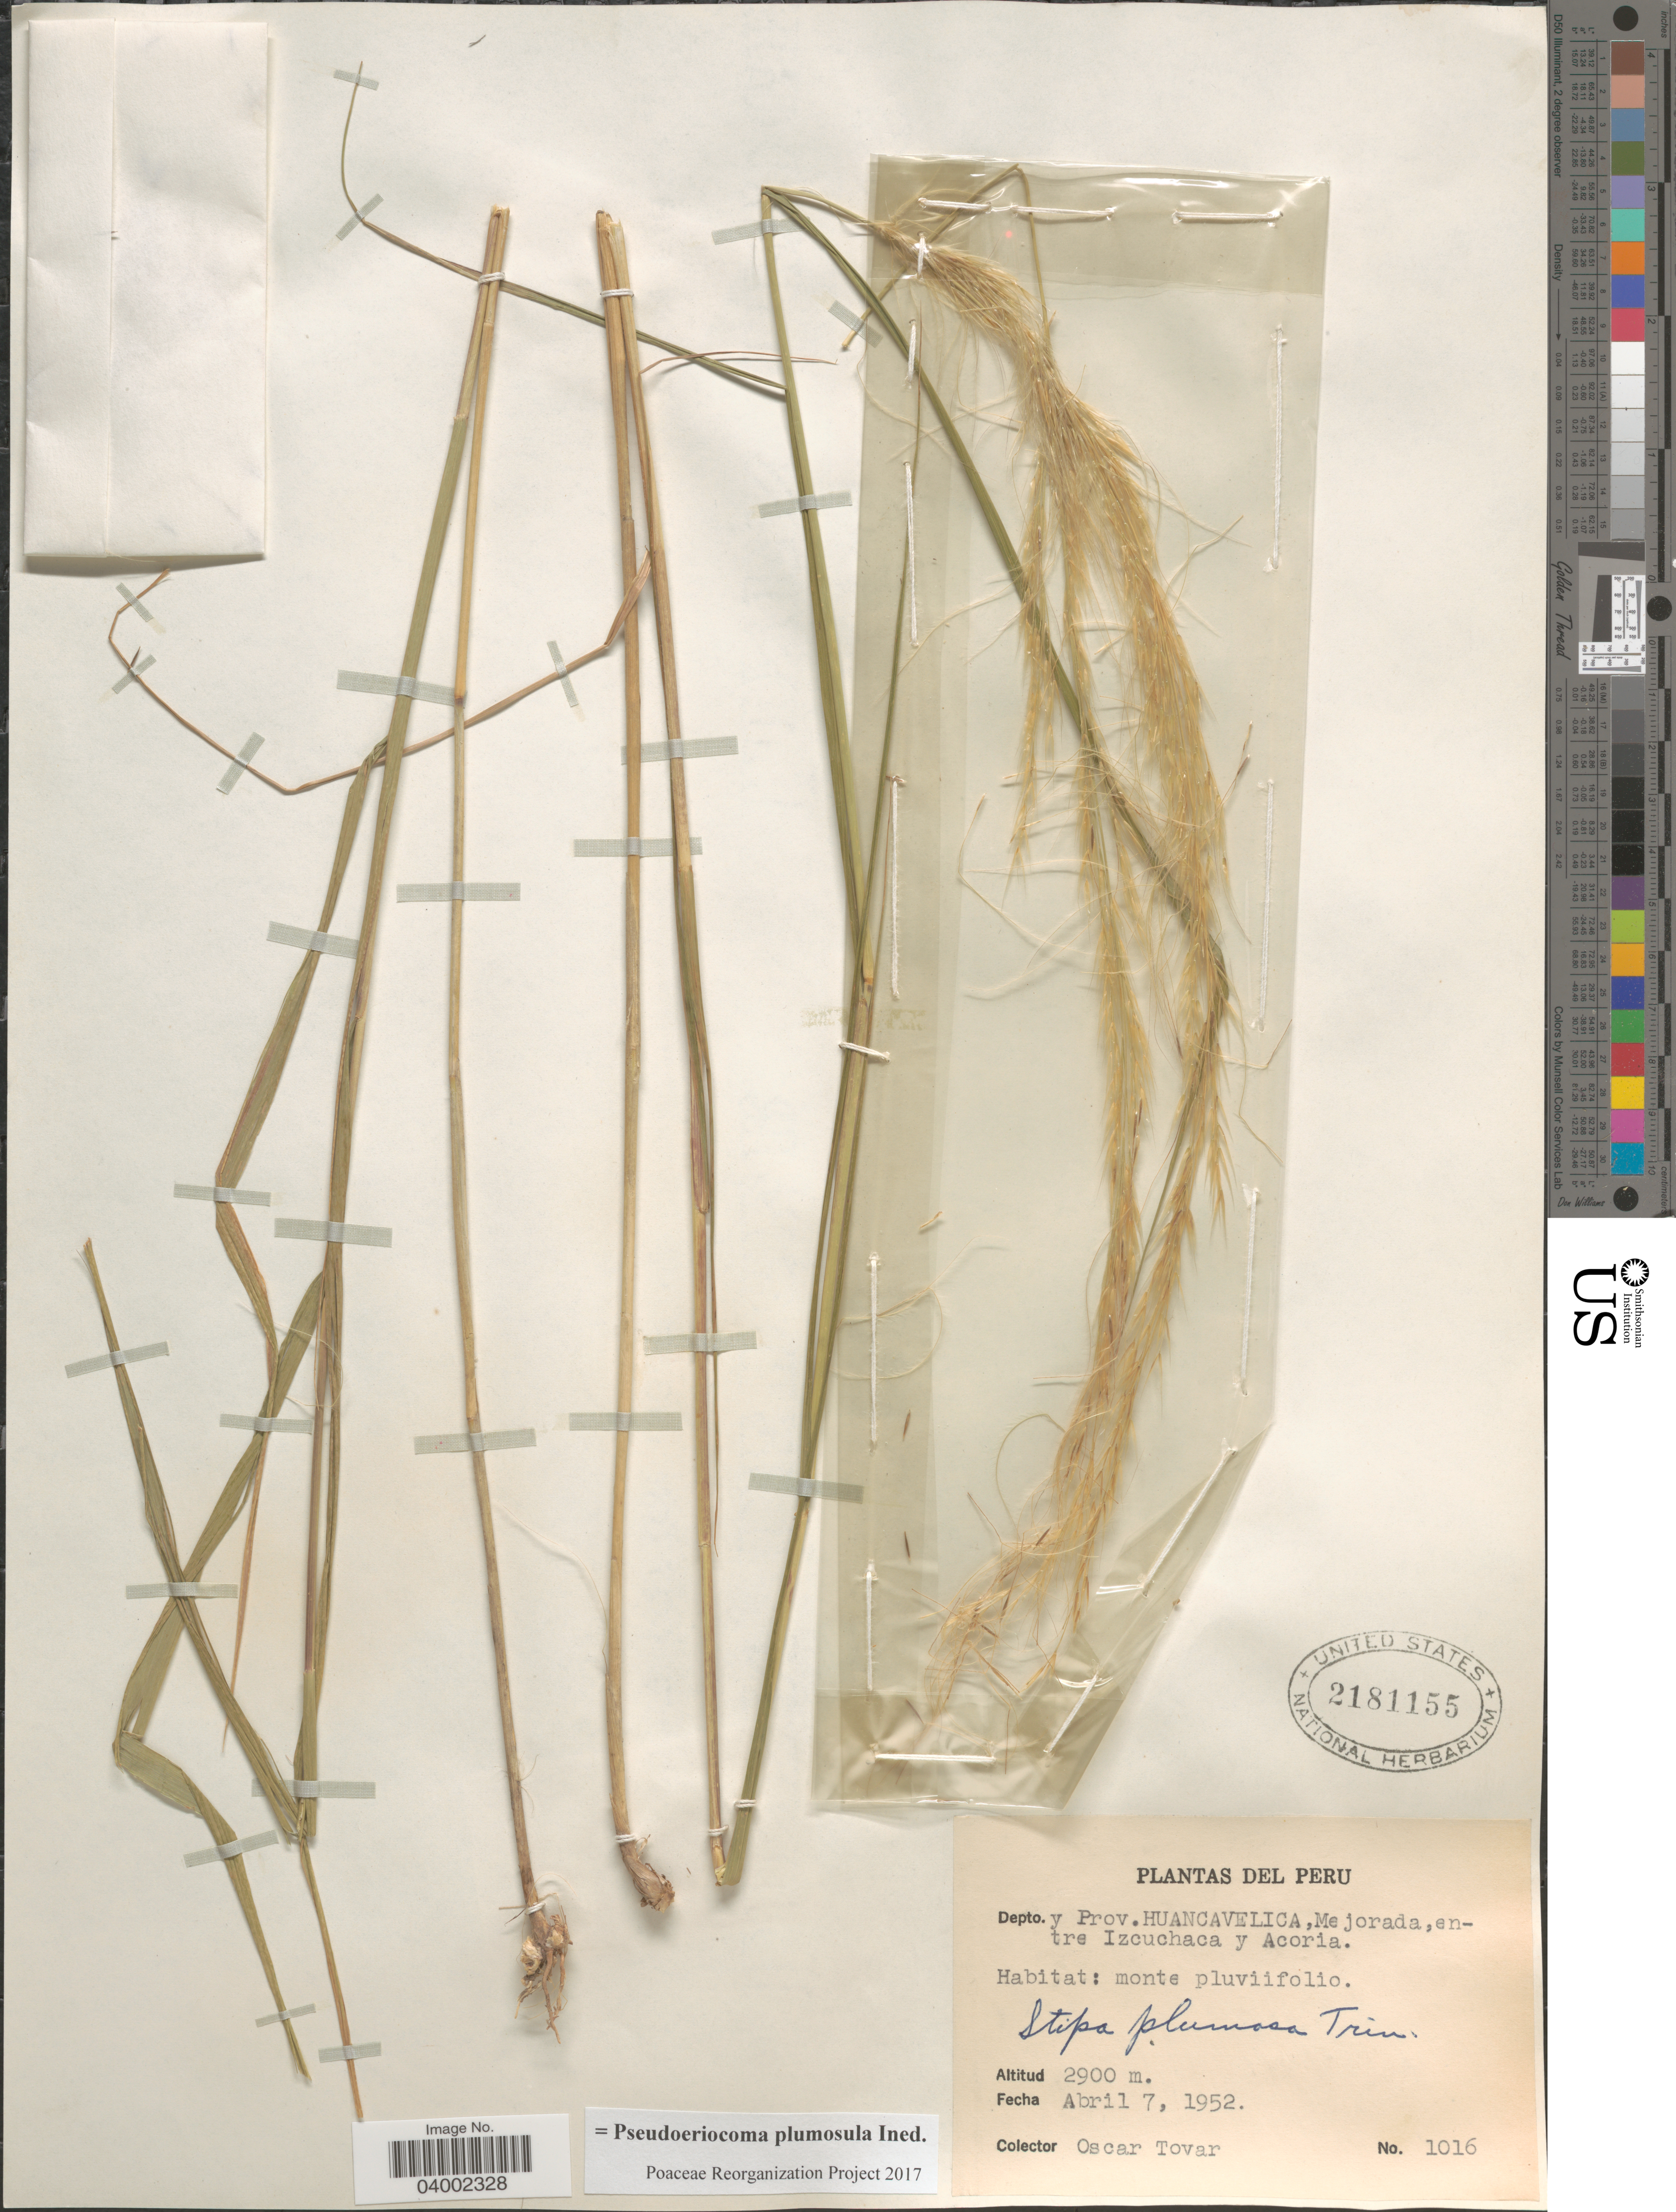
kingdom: Plantae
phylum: Tracheophyta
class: Liliopsida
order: Poales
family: Poaceae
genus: Pseudoeriocoma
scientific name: Pseudoeriocoma plumosula ined.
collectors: A. Salinas T.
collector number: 1016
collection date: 1952-04-07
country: Peru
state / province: Huancavelica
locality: Depto. y Prov. Huancavelica, Mejorada, entre Izcuchaca y Acoria.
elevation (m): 2900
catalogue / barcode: US 2181155